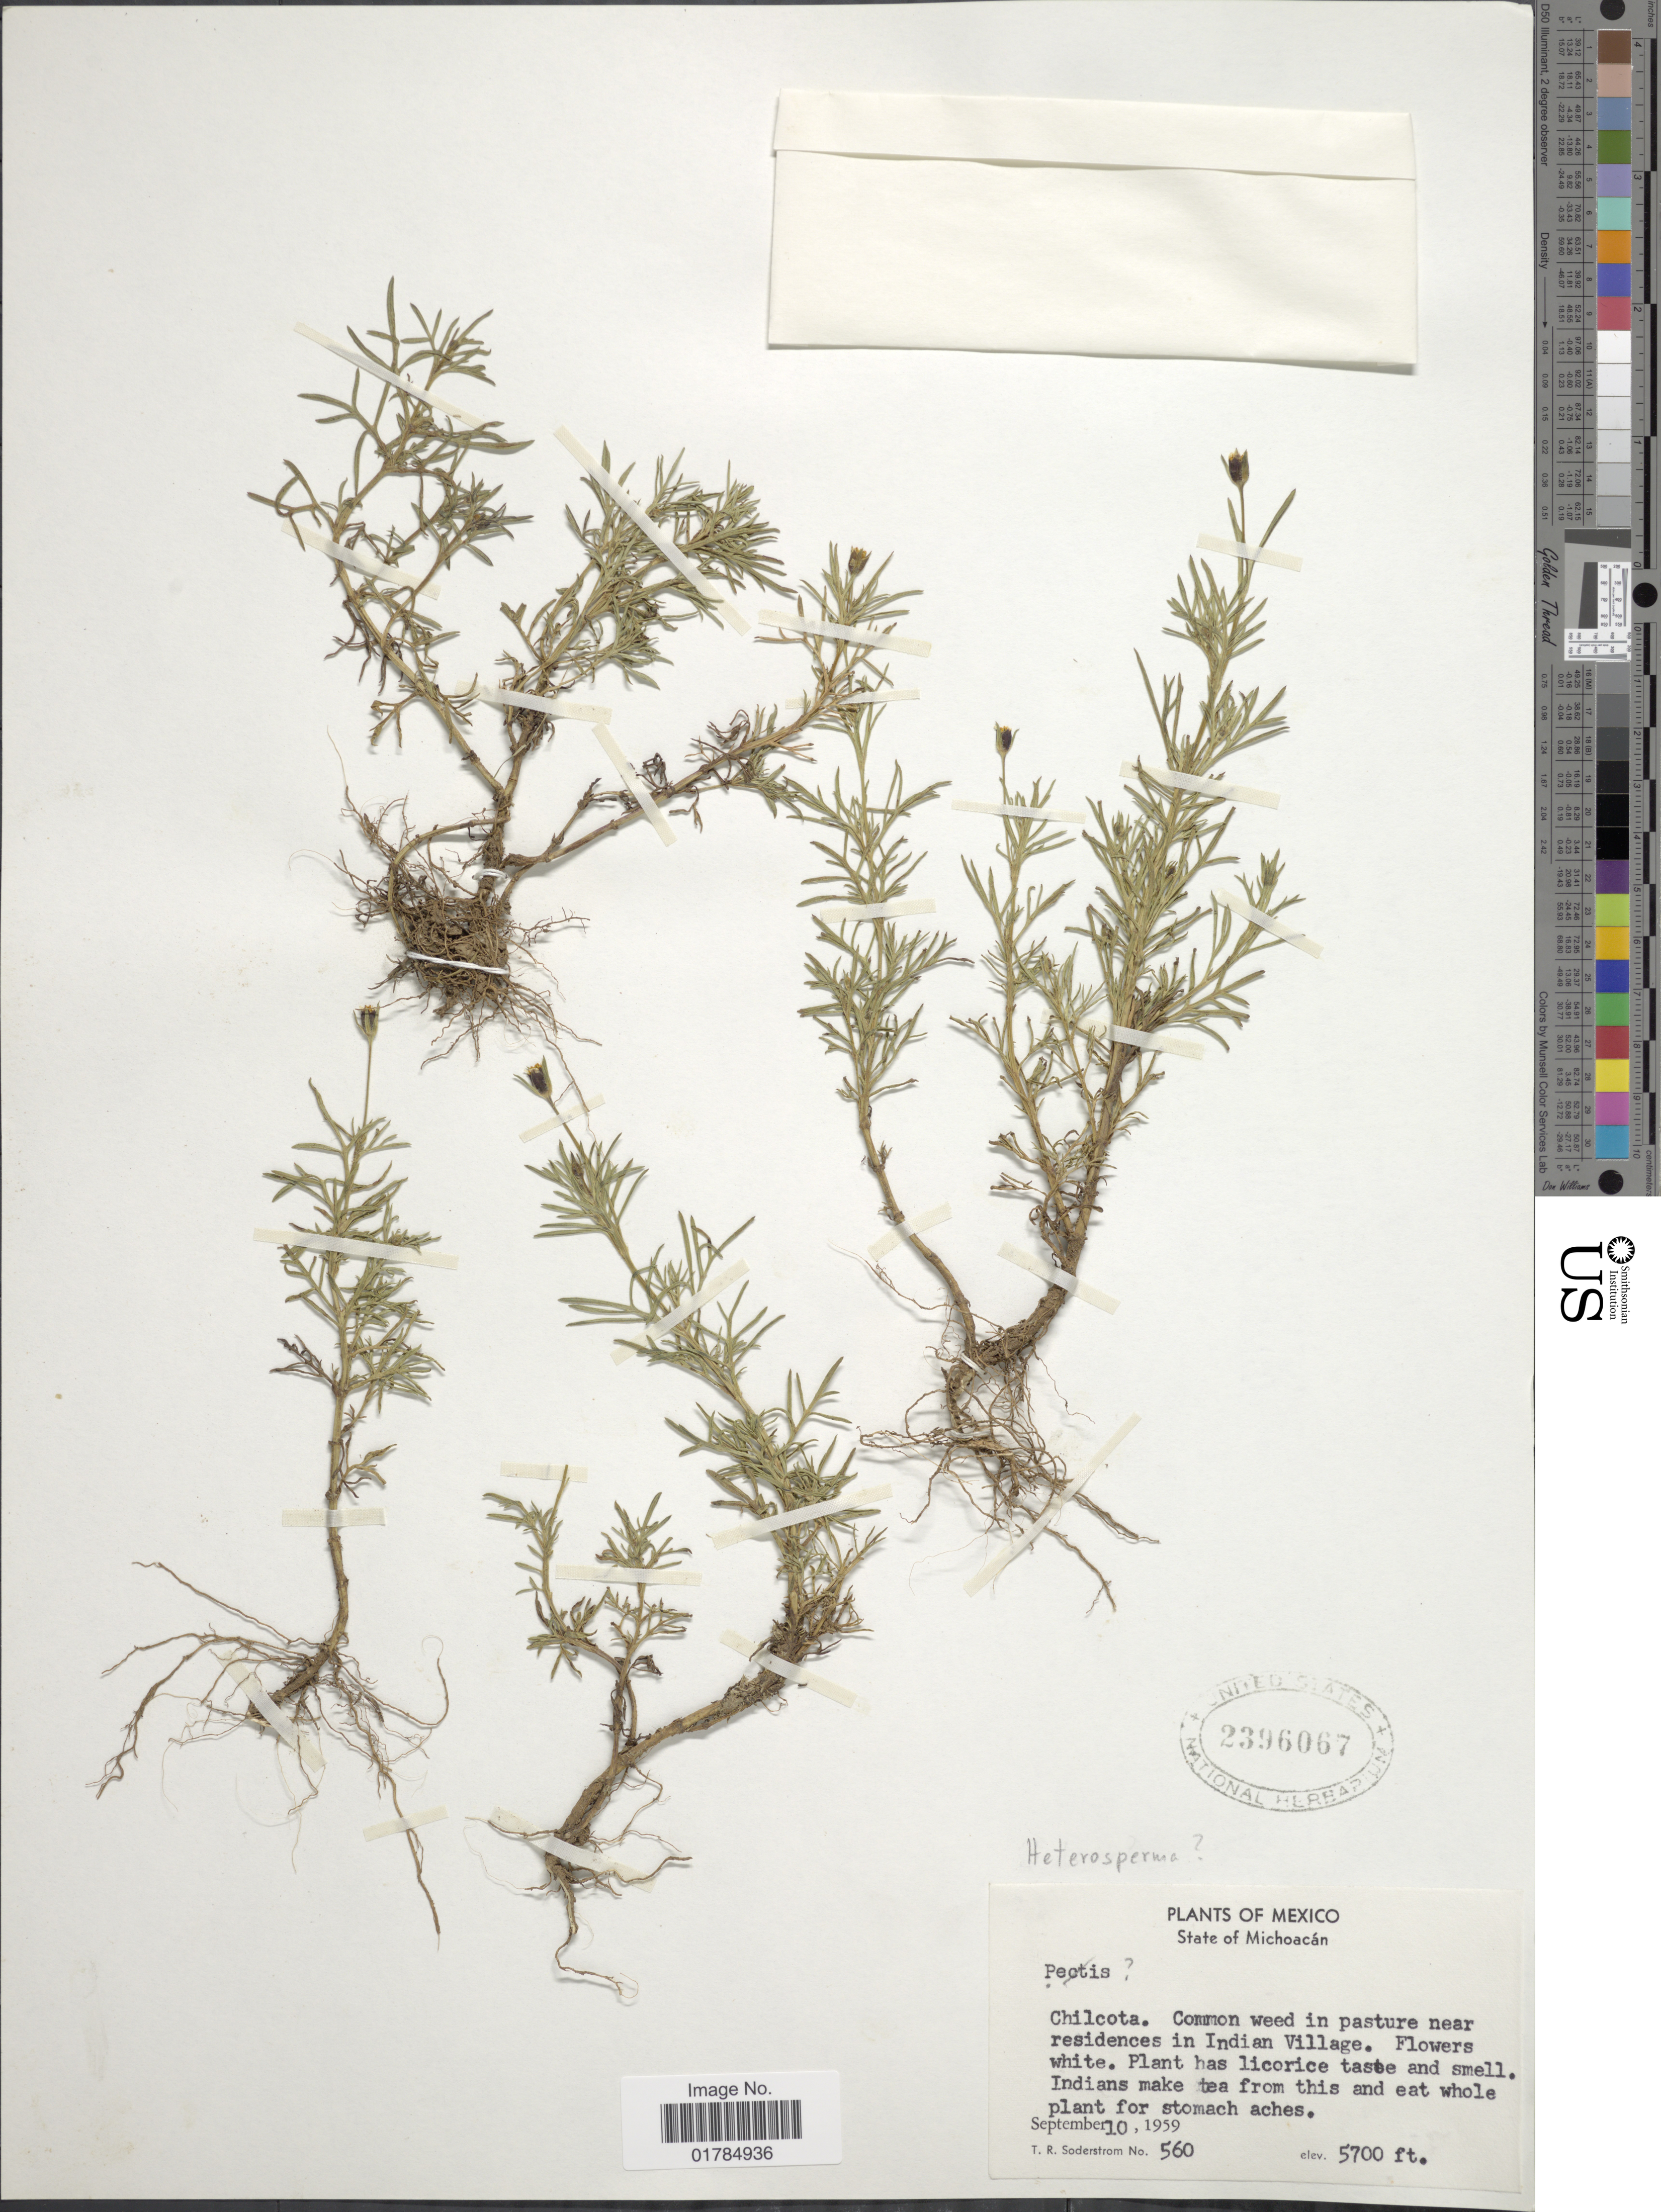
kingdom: Plantae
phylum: Tracheophyta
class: Magnoliopsida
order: Asterales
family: Asteraceae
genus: Heterosperma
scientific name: Heterosperma pinnatum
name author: Cav.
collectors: T. R. Soderstrom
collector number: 560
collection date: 1959-09-10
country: Mexico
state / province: Michoacán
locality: Cilcota, near residences in Indian Village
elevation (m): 1737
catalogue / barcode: US 2396067